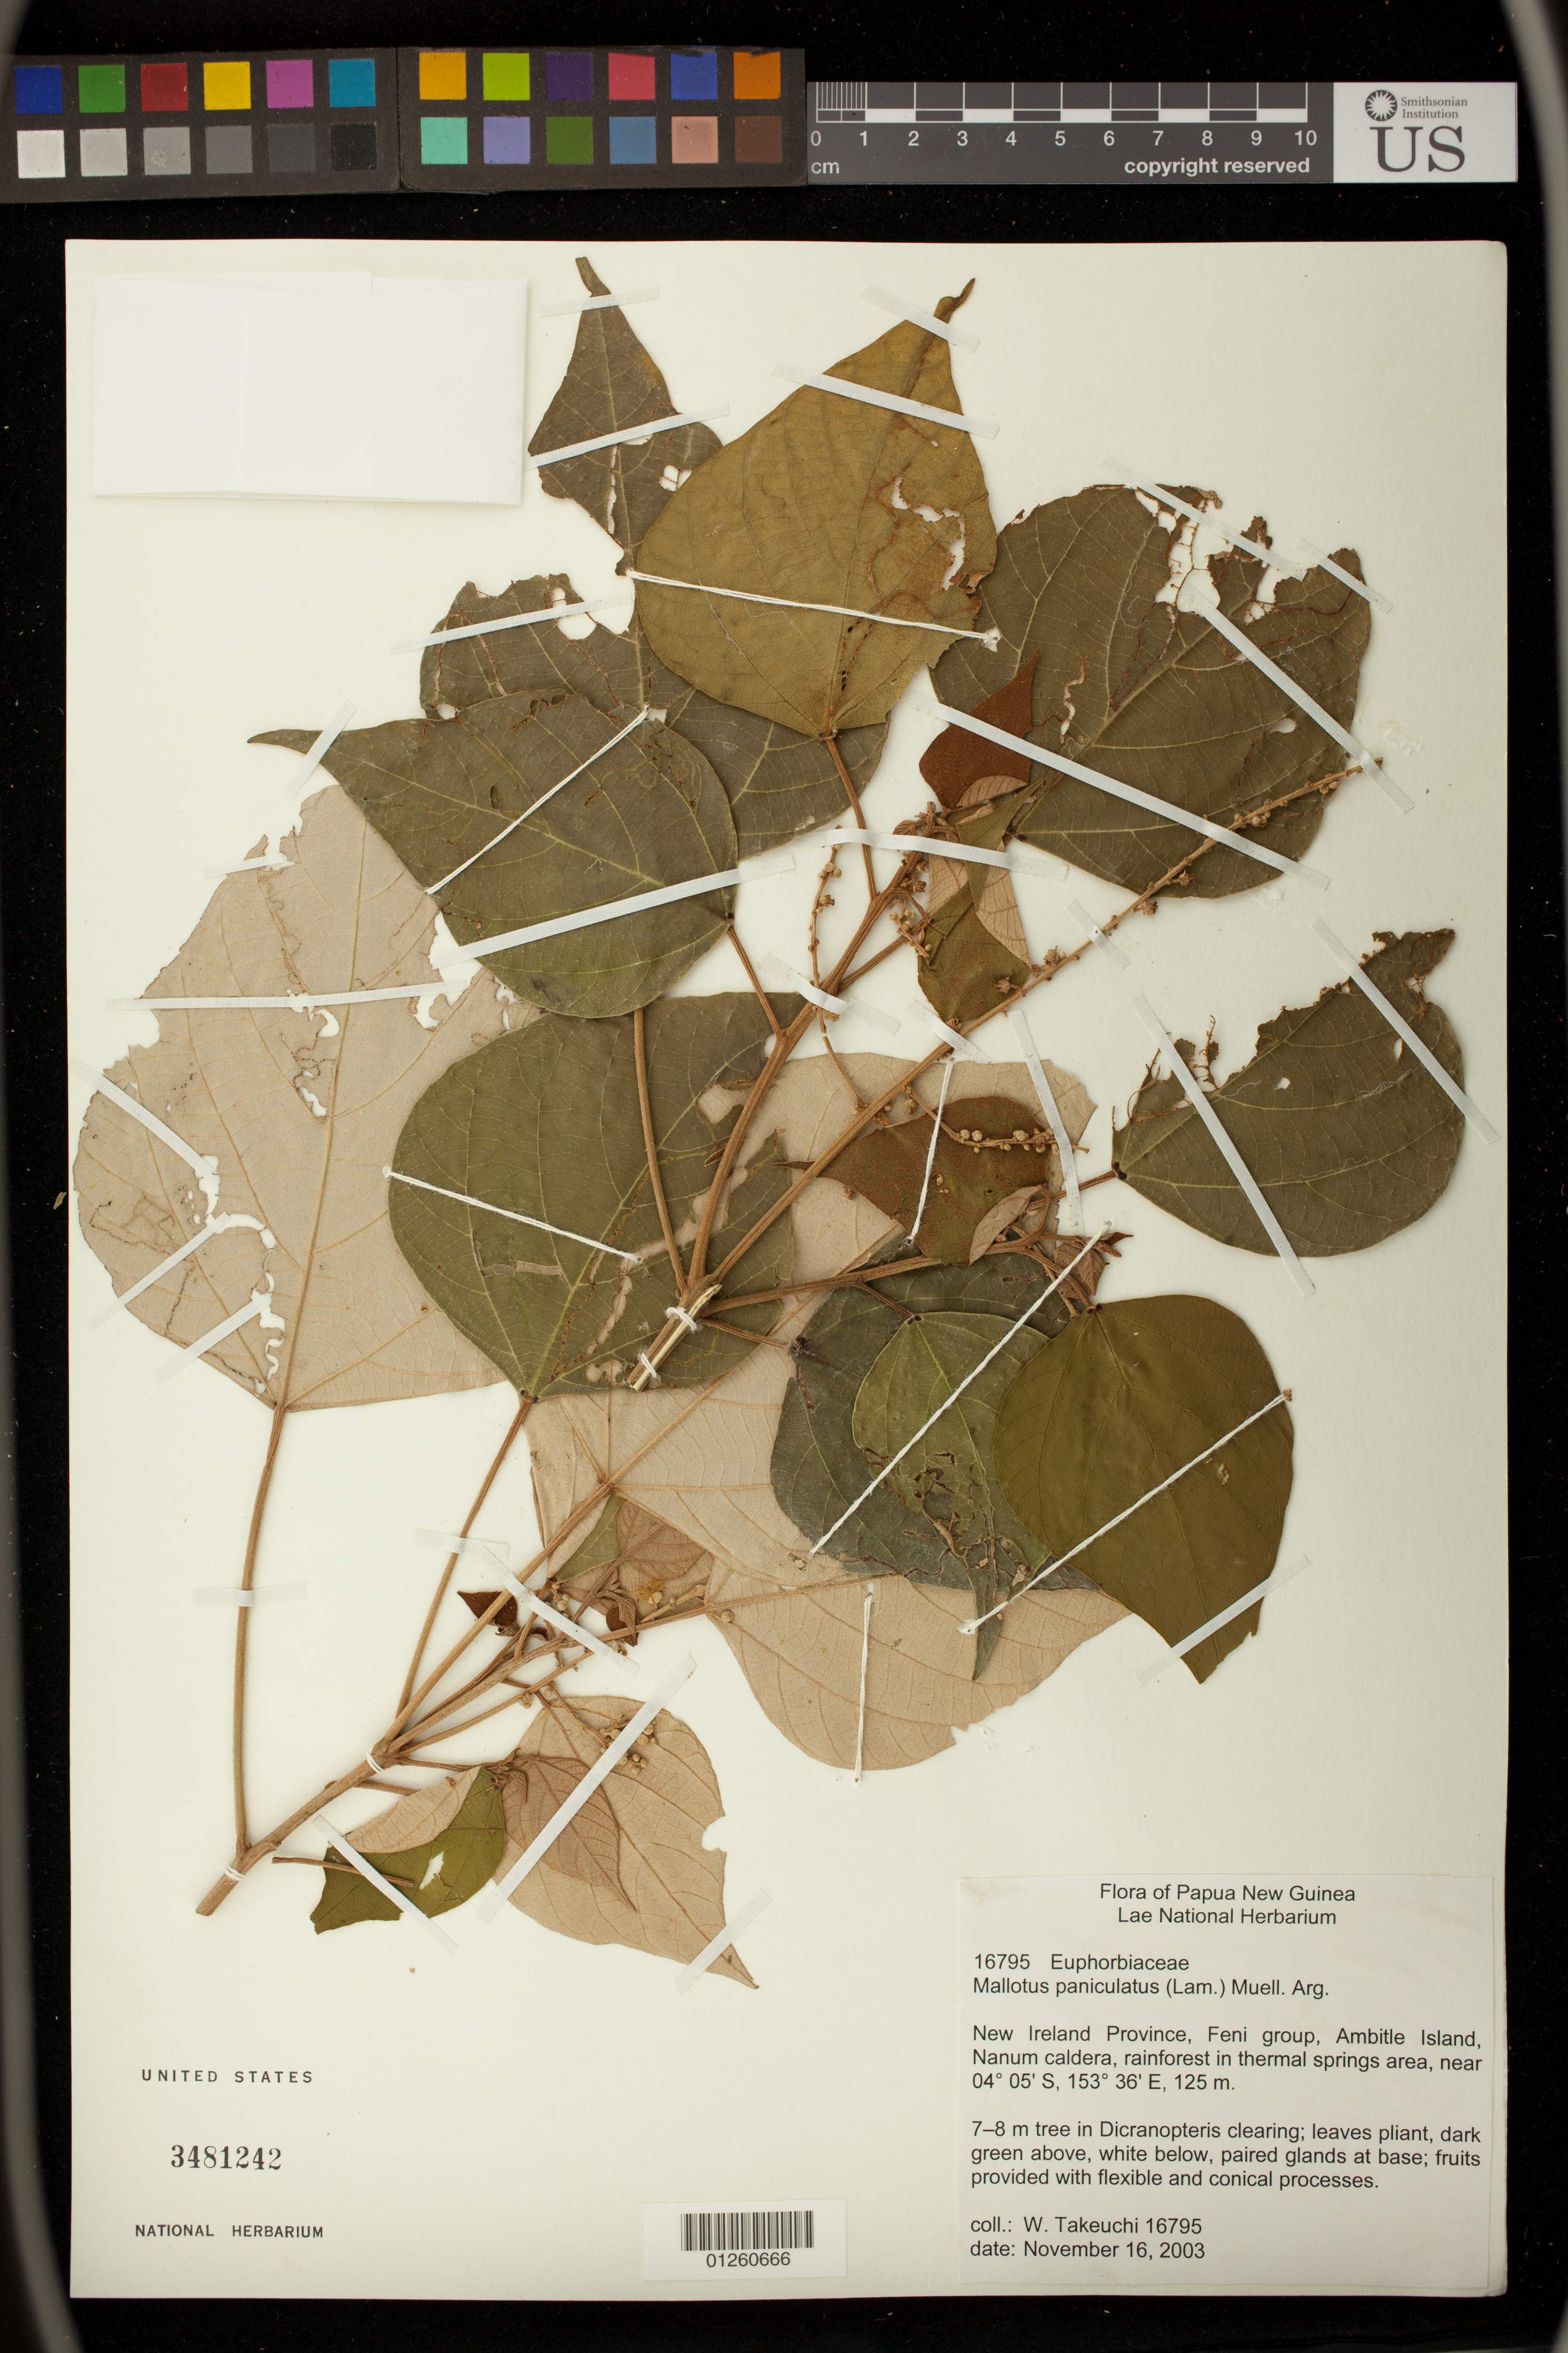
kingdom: Plantae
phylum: Tracheophyta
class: Magnoliopsida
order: Malpighiales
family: Euphorbiaceae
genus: Mallotus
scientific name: Mallotus paniculatus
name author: (Lam.) Müll. Arg.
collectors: W. Takeuchi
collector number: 16795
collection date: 2003-11-13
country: Papua New Guinea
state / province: New Ireland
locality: Feni group, Ambitle Island, Nanum caldera, rainforest in thermal springs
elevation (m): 125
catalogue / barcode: US 3481242